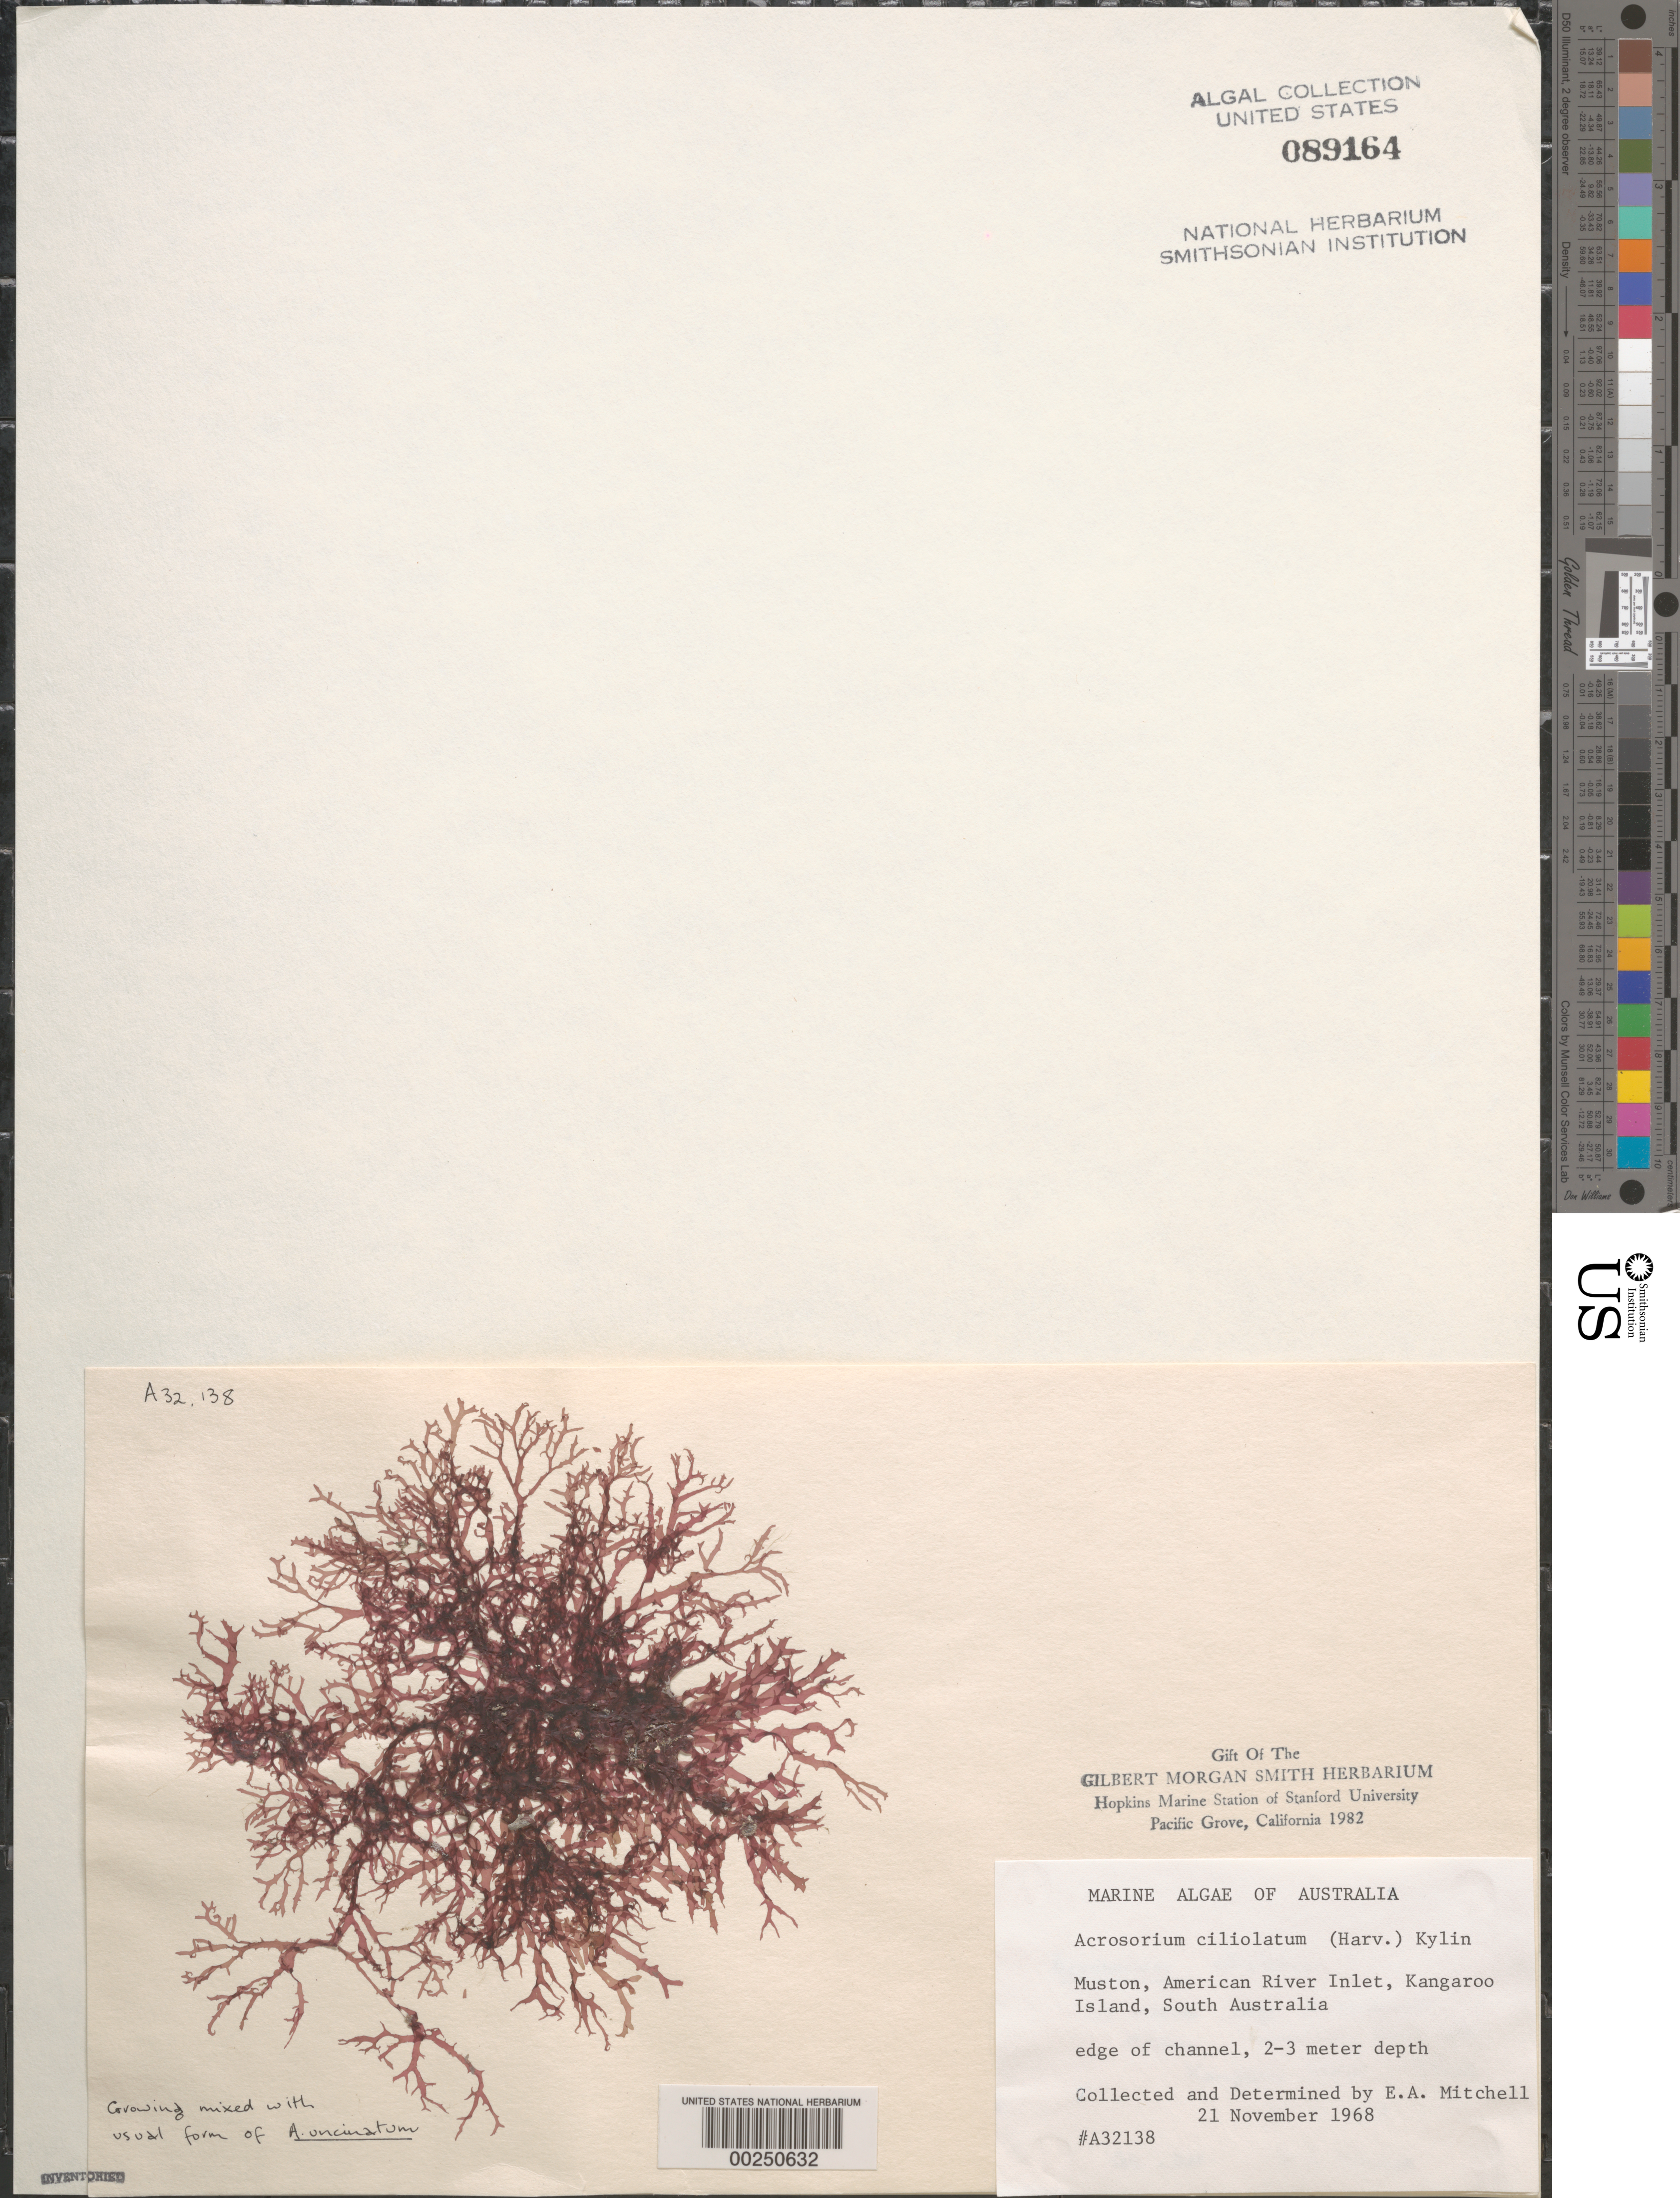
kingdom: Plantae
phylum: Rhodophyta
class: Florideophyceae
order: Ceramiales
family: Delesseriaceae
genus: Acrosorium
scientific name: Acrosorium ciliolatum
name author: (Harv.) Kylin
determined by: Mitchell, E. A.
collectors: E. Mitchell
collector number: A32138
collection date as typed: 21 Nov 1968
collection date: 1968-11-21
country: Australia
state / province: South Australia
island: Kangaroo Island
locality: Muston, American River Inlet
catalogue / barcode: US 89164